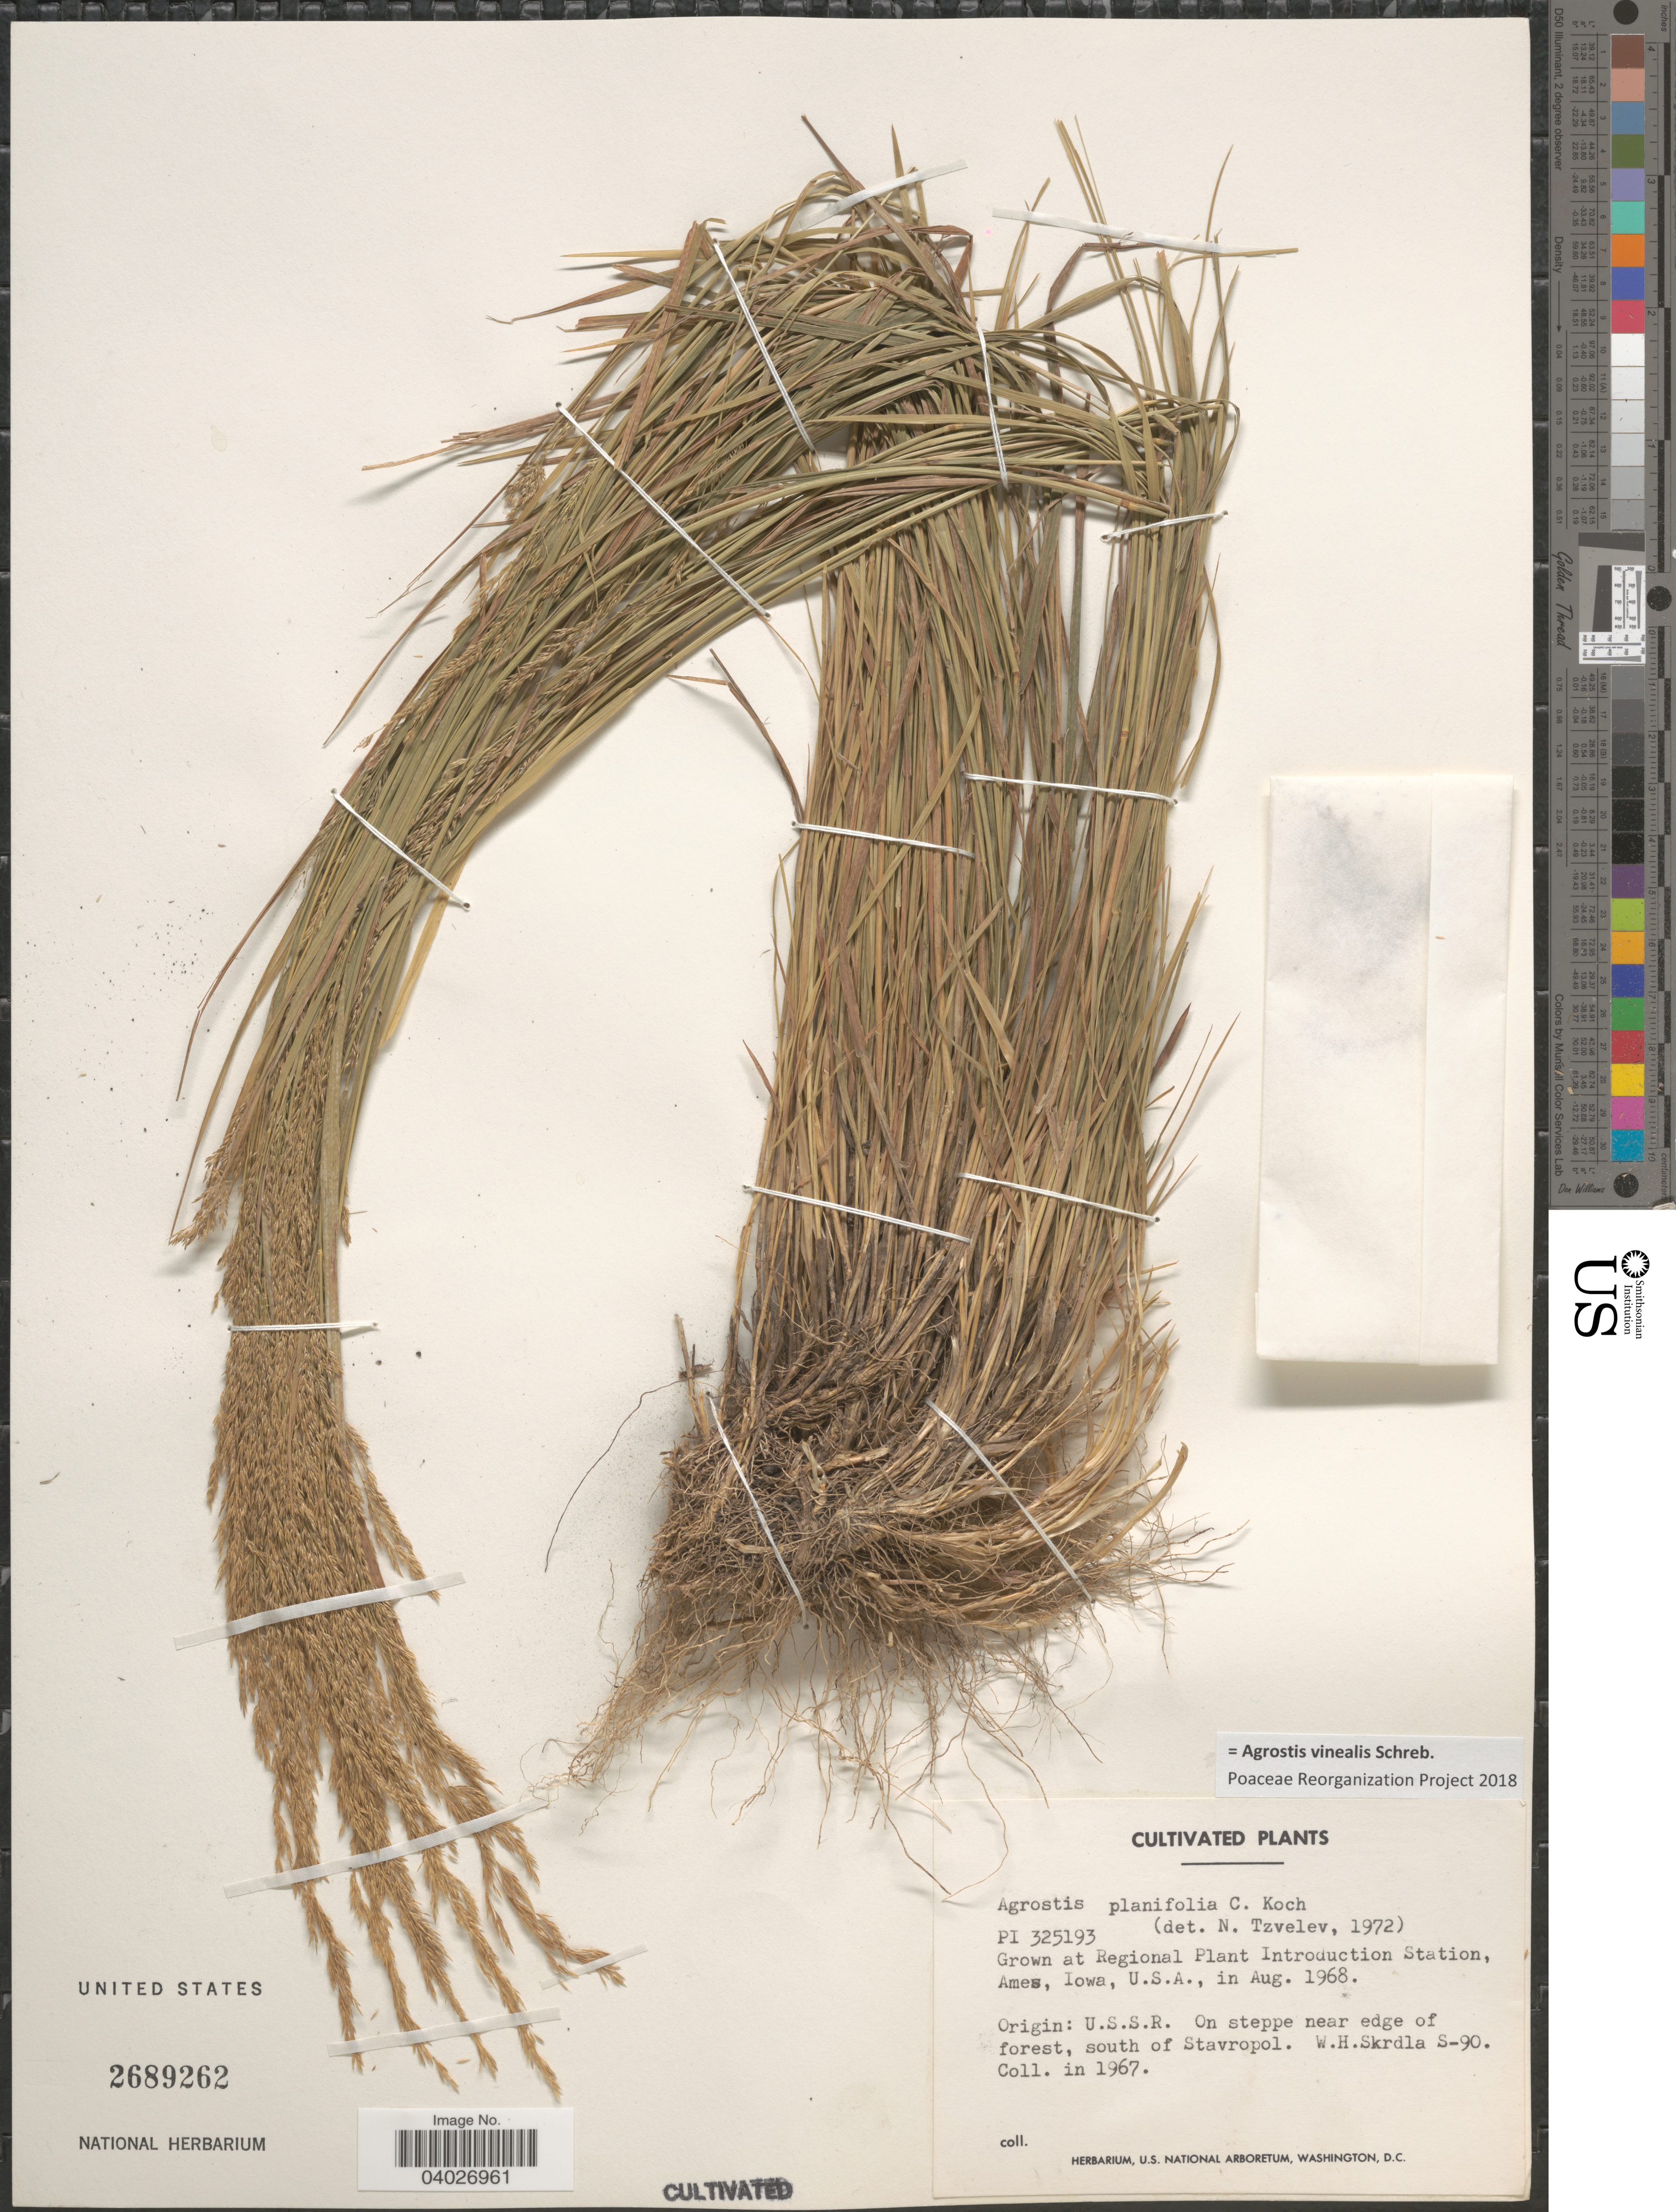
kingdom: Plantae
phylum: Tracheophyta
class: Liliopsida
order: Poales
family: Poaceae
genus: Agrostis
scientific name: Agrostis vinealis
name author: Schreb.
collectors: United States National Arboretum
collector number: PI 325193 ?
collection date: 1968-08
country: United States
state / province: Iowa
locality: At Regional Plant Introduction Station, Ames.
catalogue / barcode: US 2689262